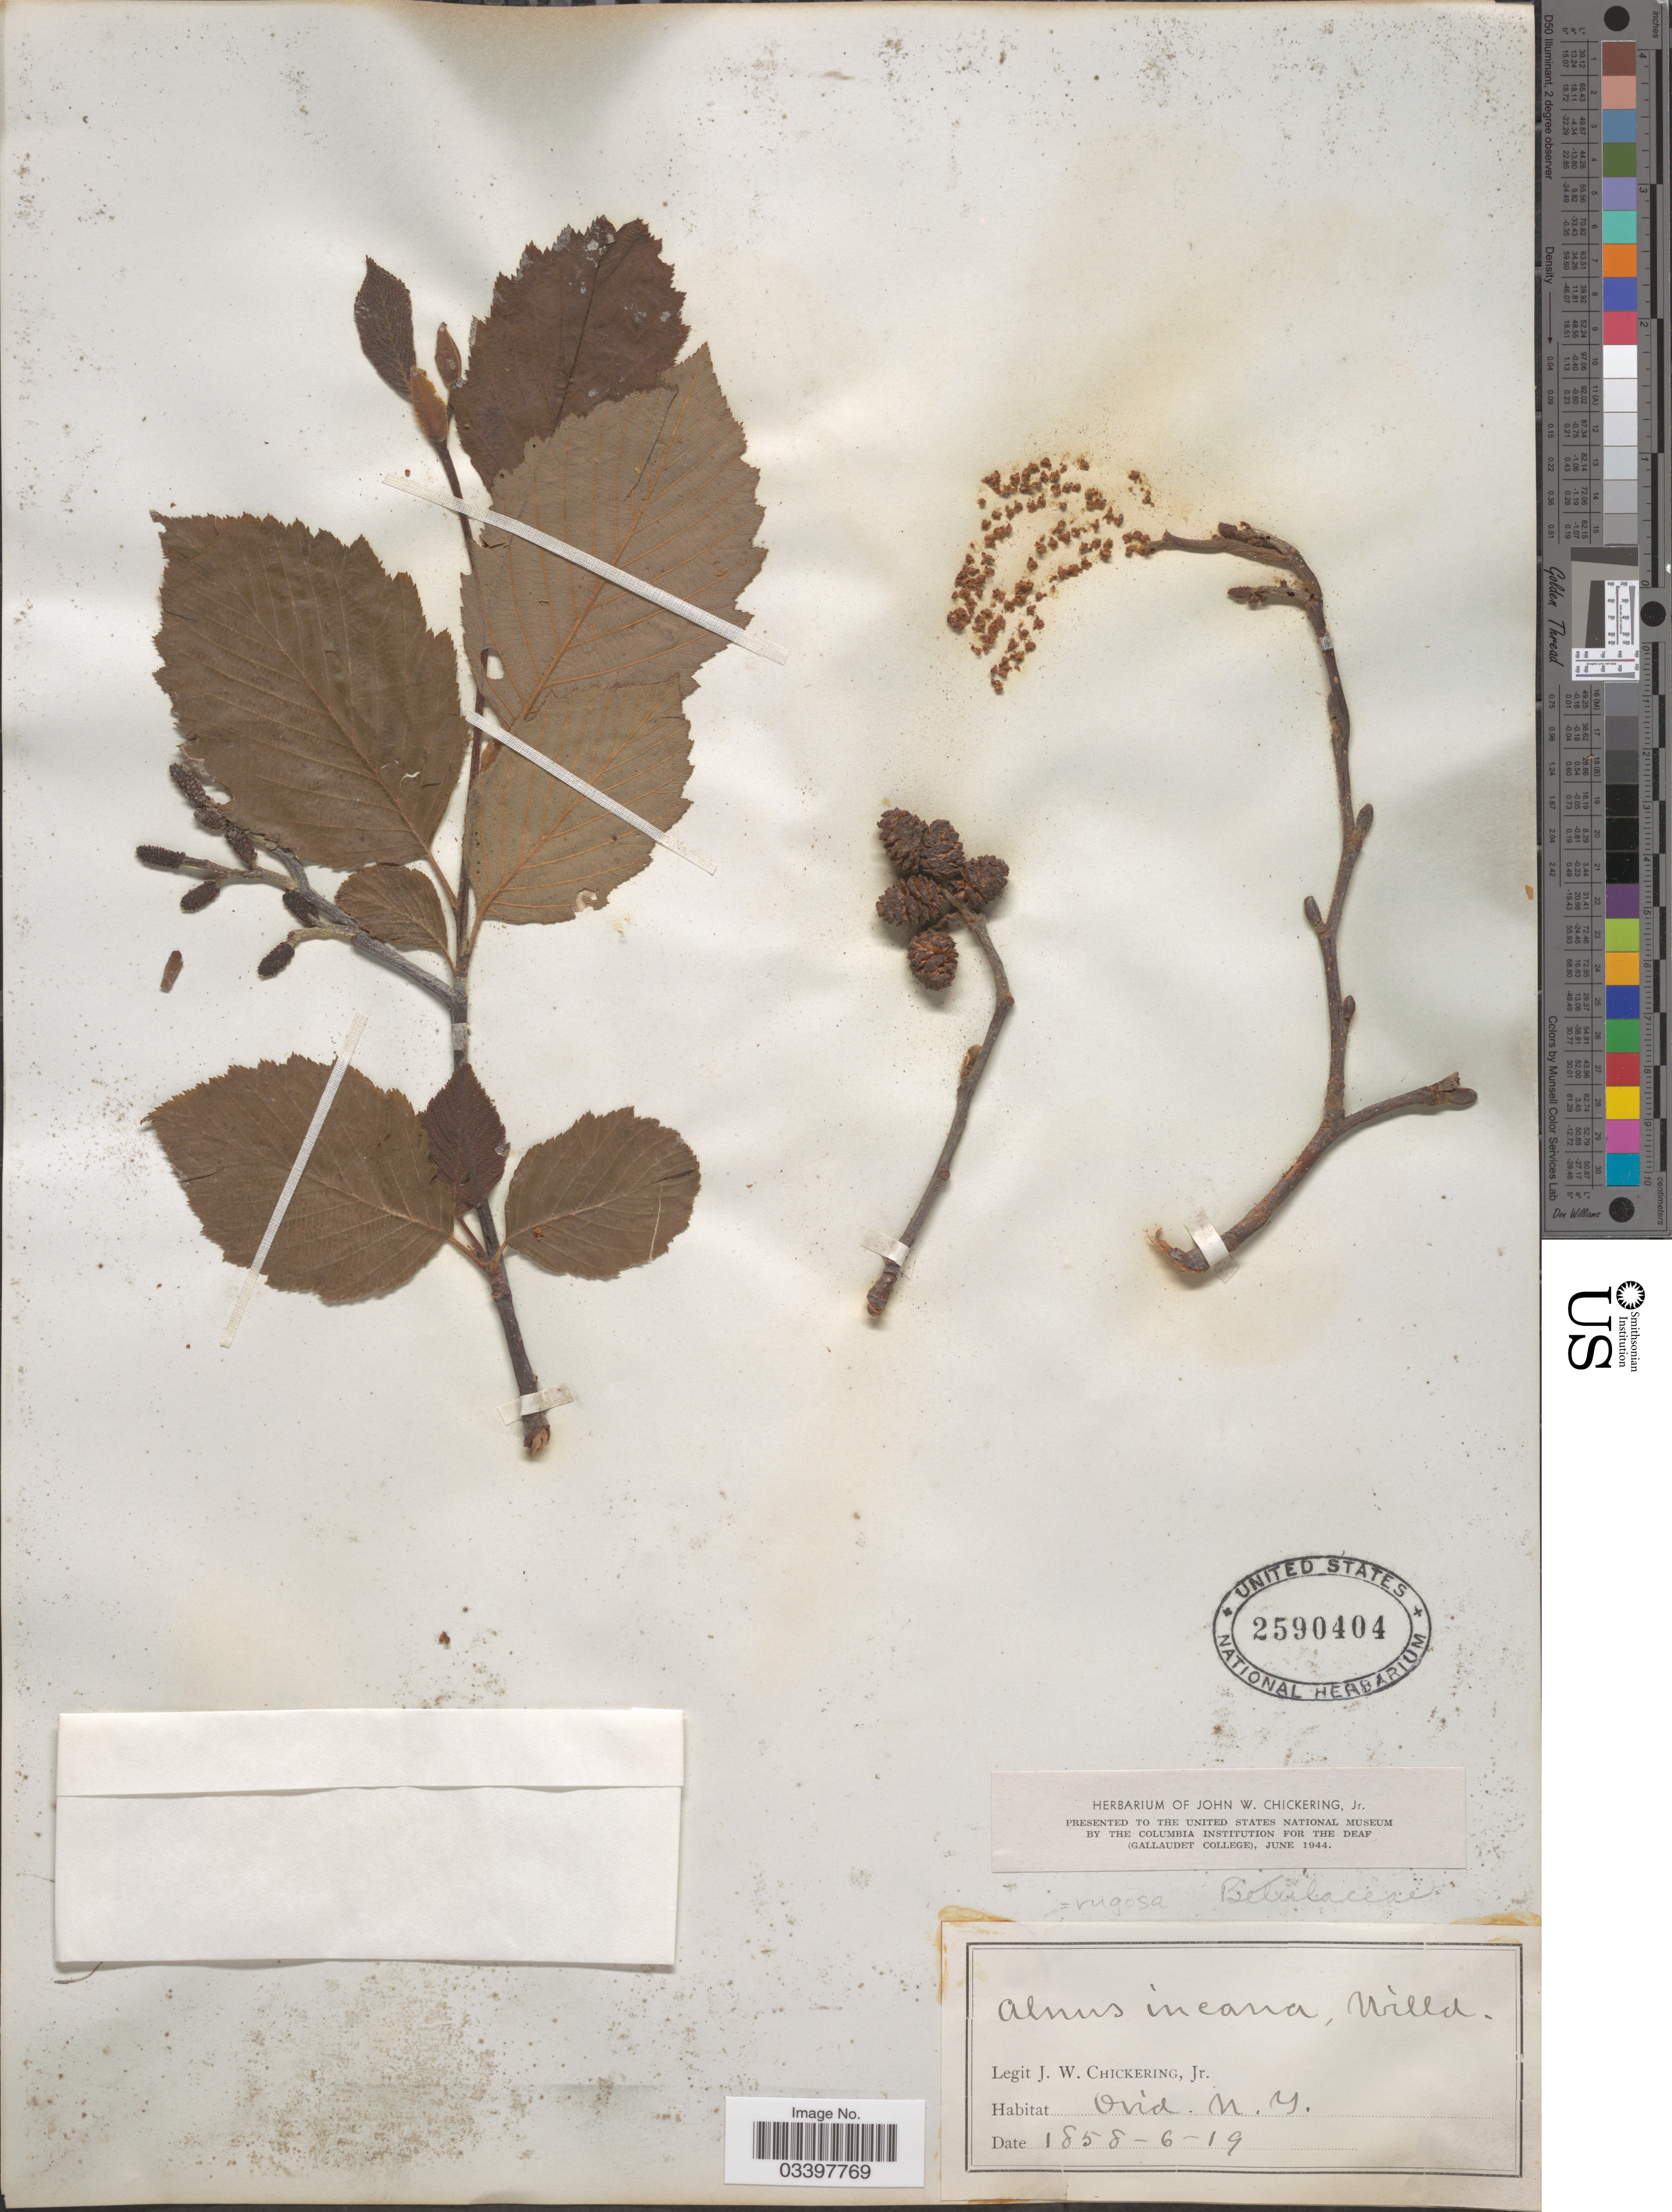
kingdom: Plantae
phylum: Tracheophyta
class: Magnoliopsida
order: Fagales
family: Betulaceae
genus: Alnus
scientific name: Alnus incana subsp. rugosa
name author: (Du Roi) R.T. Clausen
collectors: J. W. Chickering Jr.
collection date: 1858-06-19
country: United States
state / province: New York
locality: Ovid.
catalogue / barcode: US 2590404